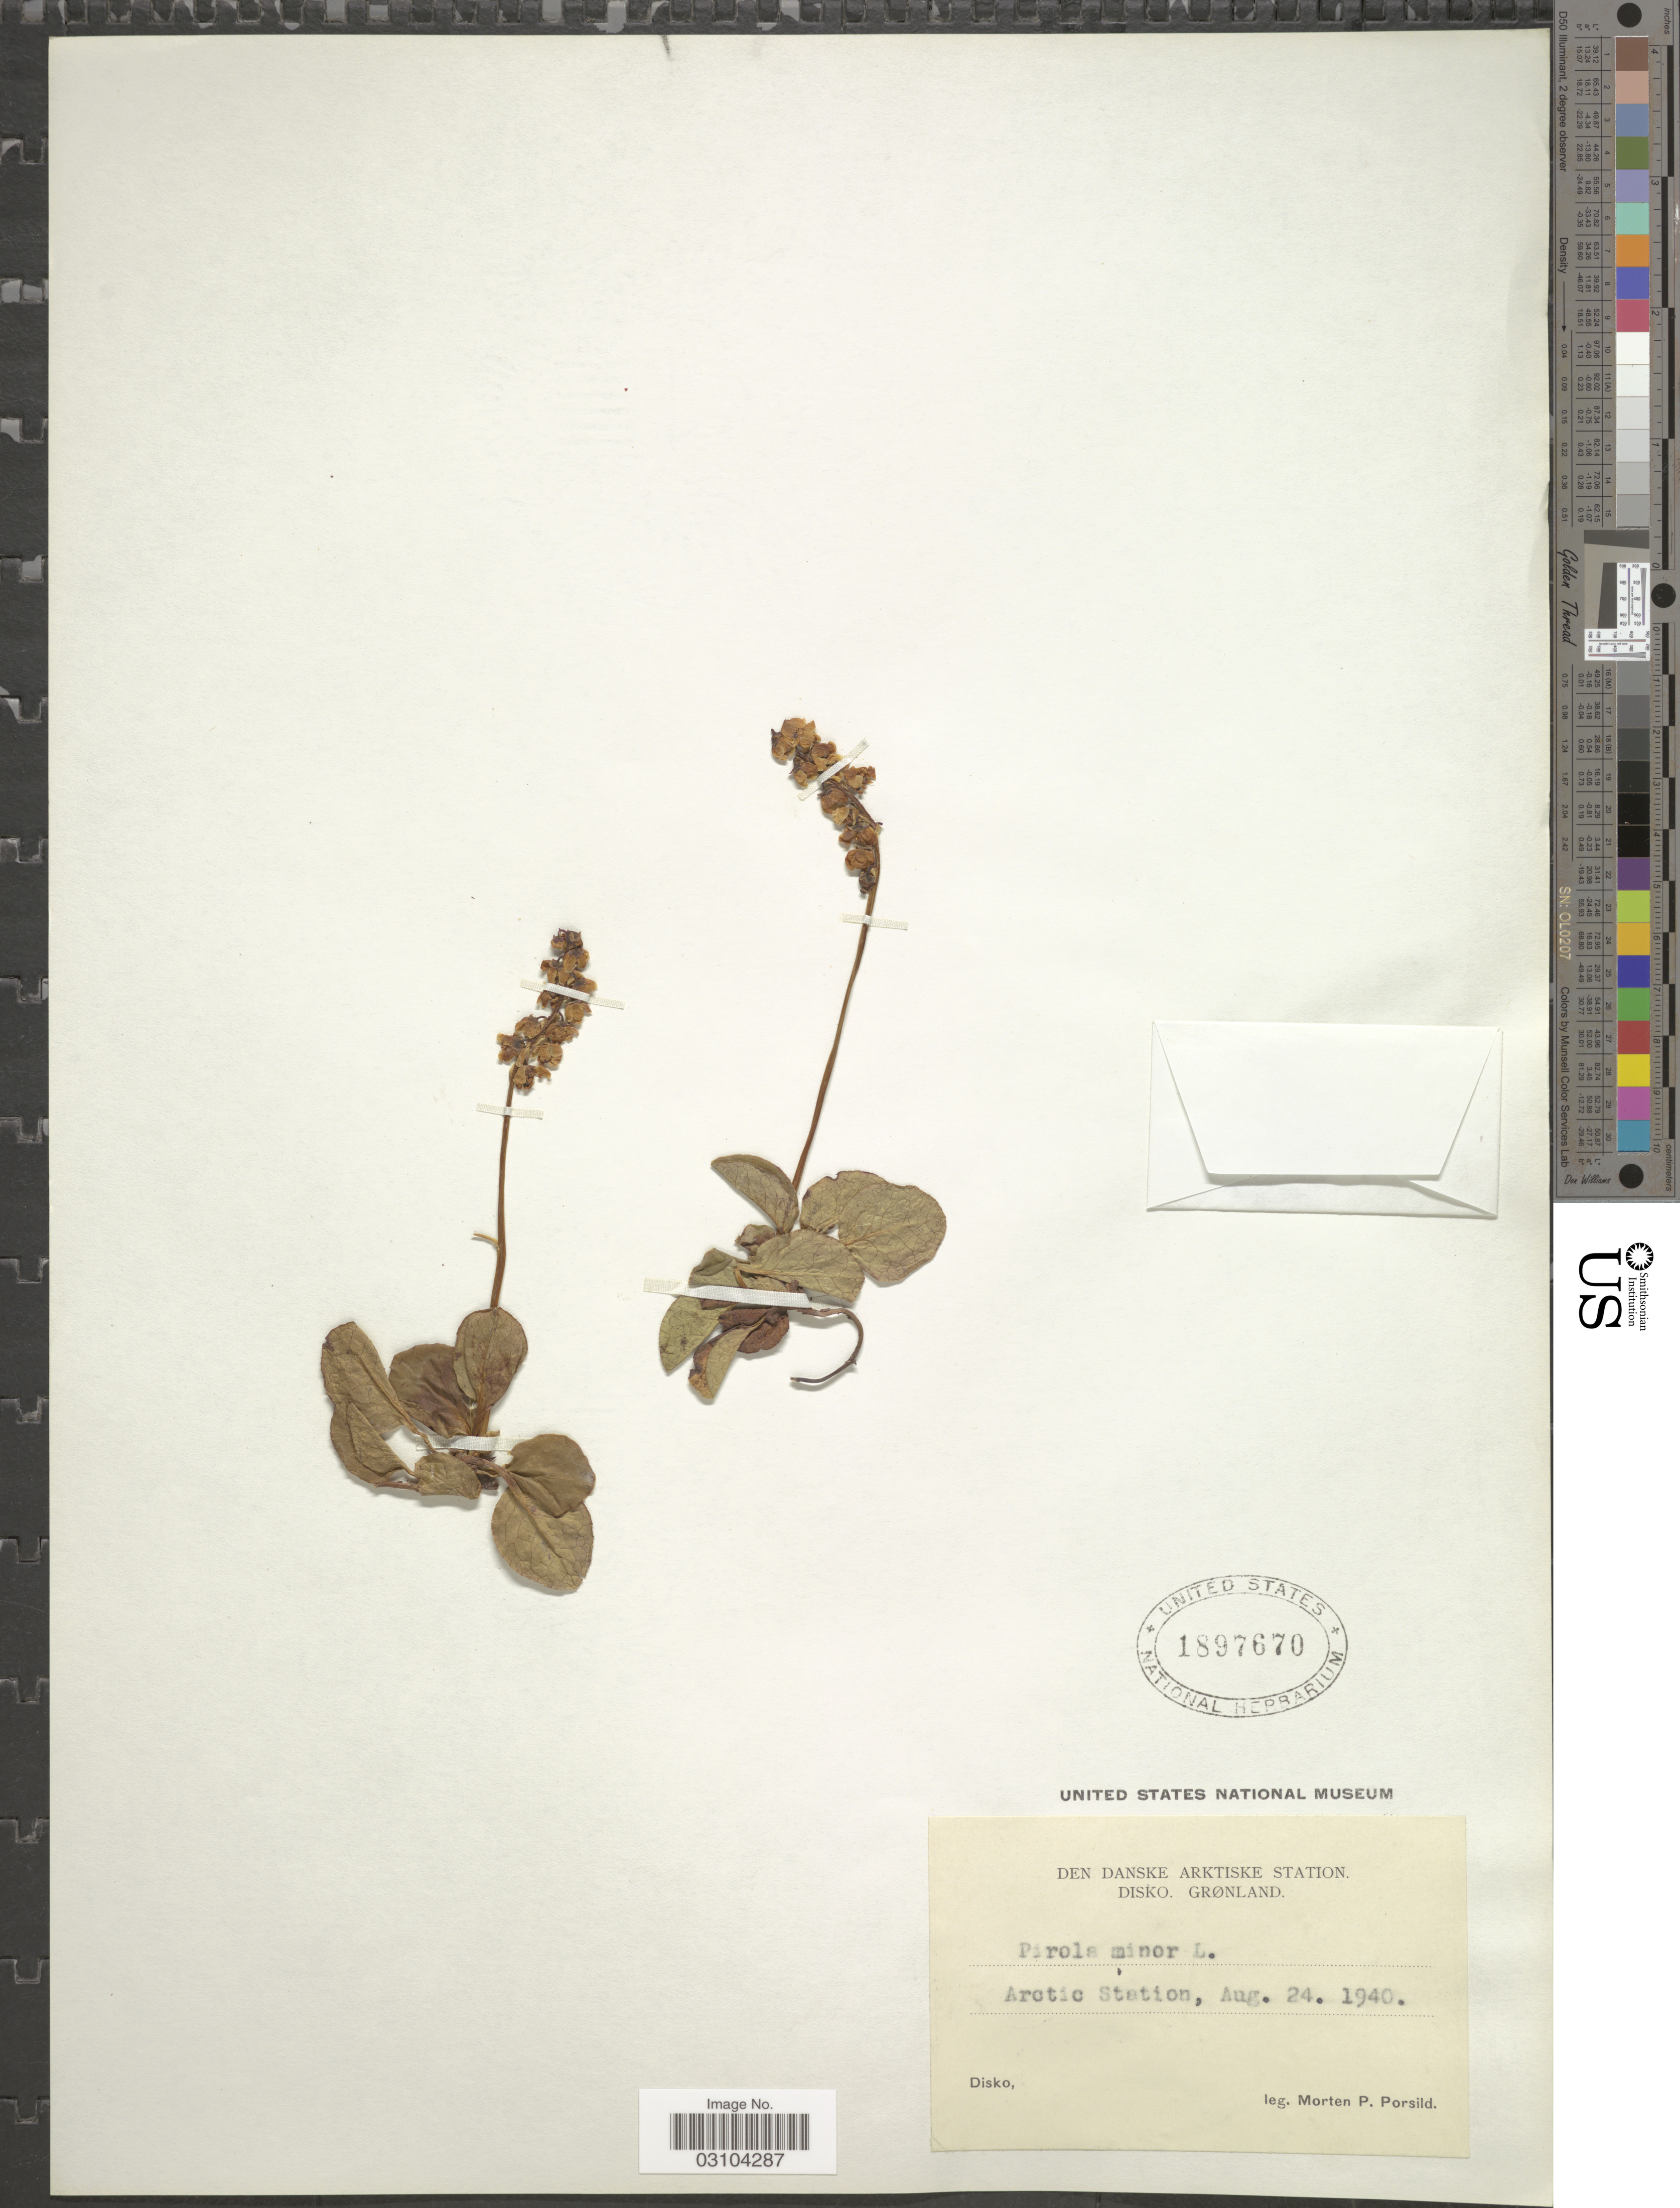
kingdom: Plantae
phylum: Tracheophyta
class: Magnoliopsida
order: Ericales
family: Ericaceae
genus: Pyrola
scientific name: Pyrola minor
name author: L.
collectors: M. P. Porsild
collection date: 1940-08-24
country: Greenland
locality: Den Danske Arktiske Station. Disko. Arctic Station.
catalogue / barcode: US 1897670